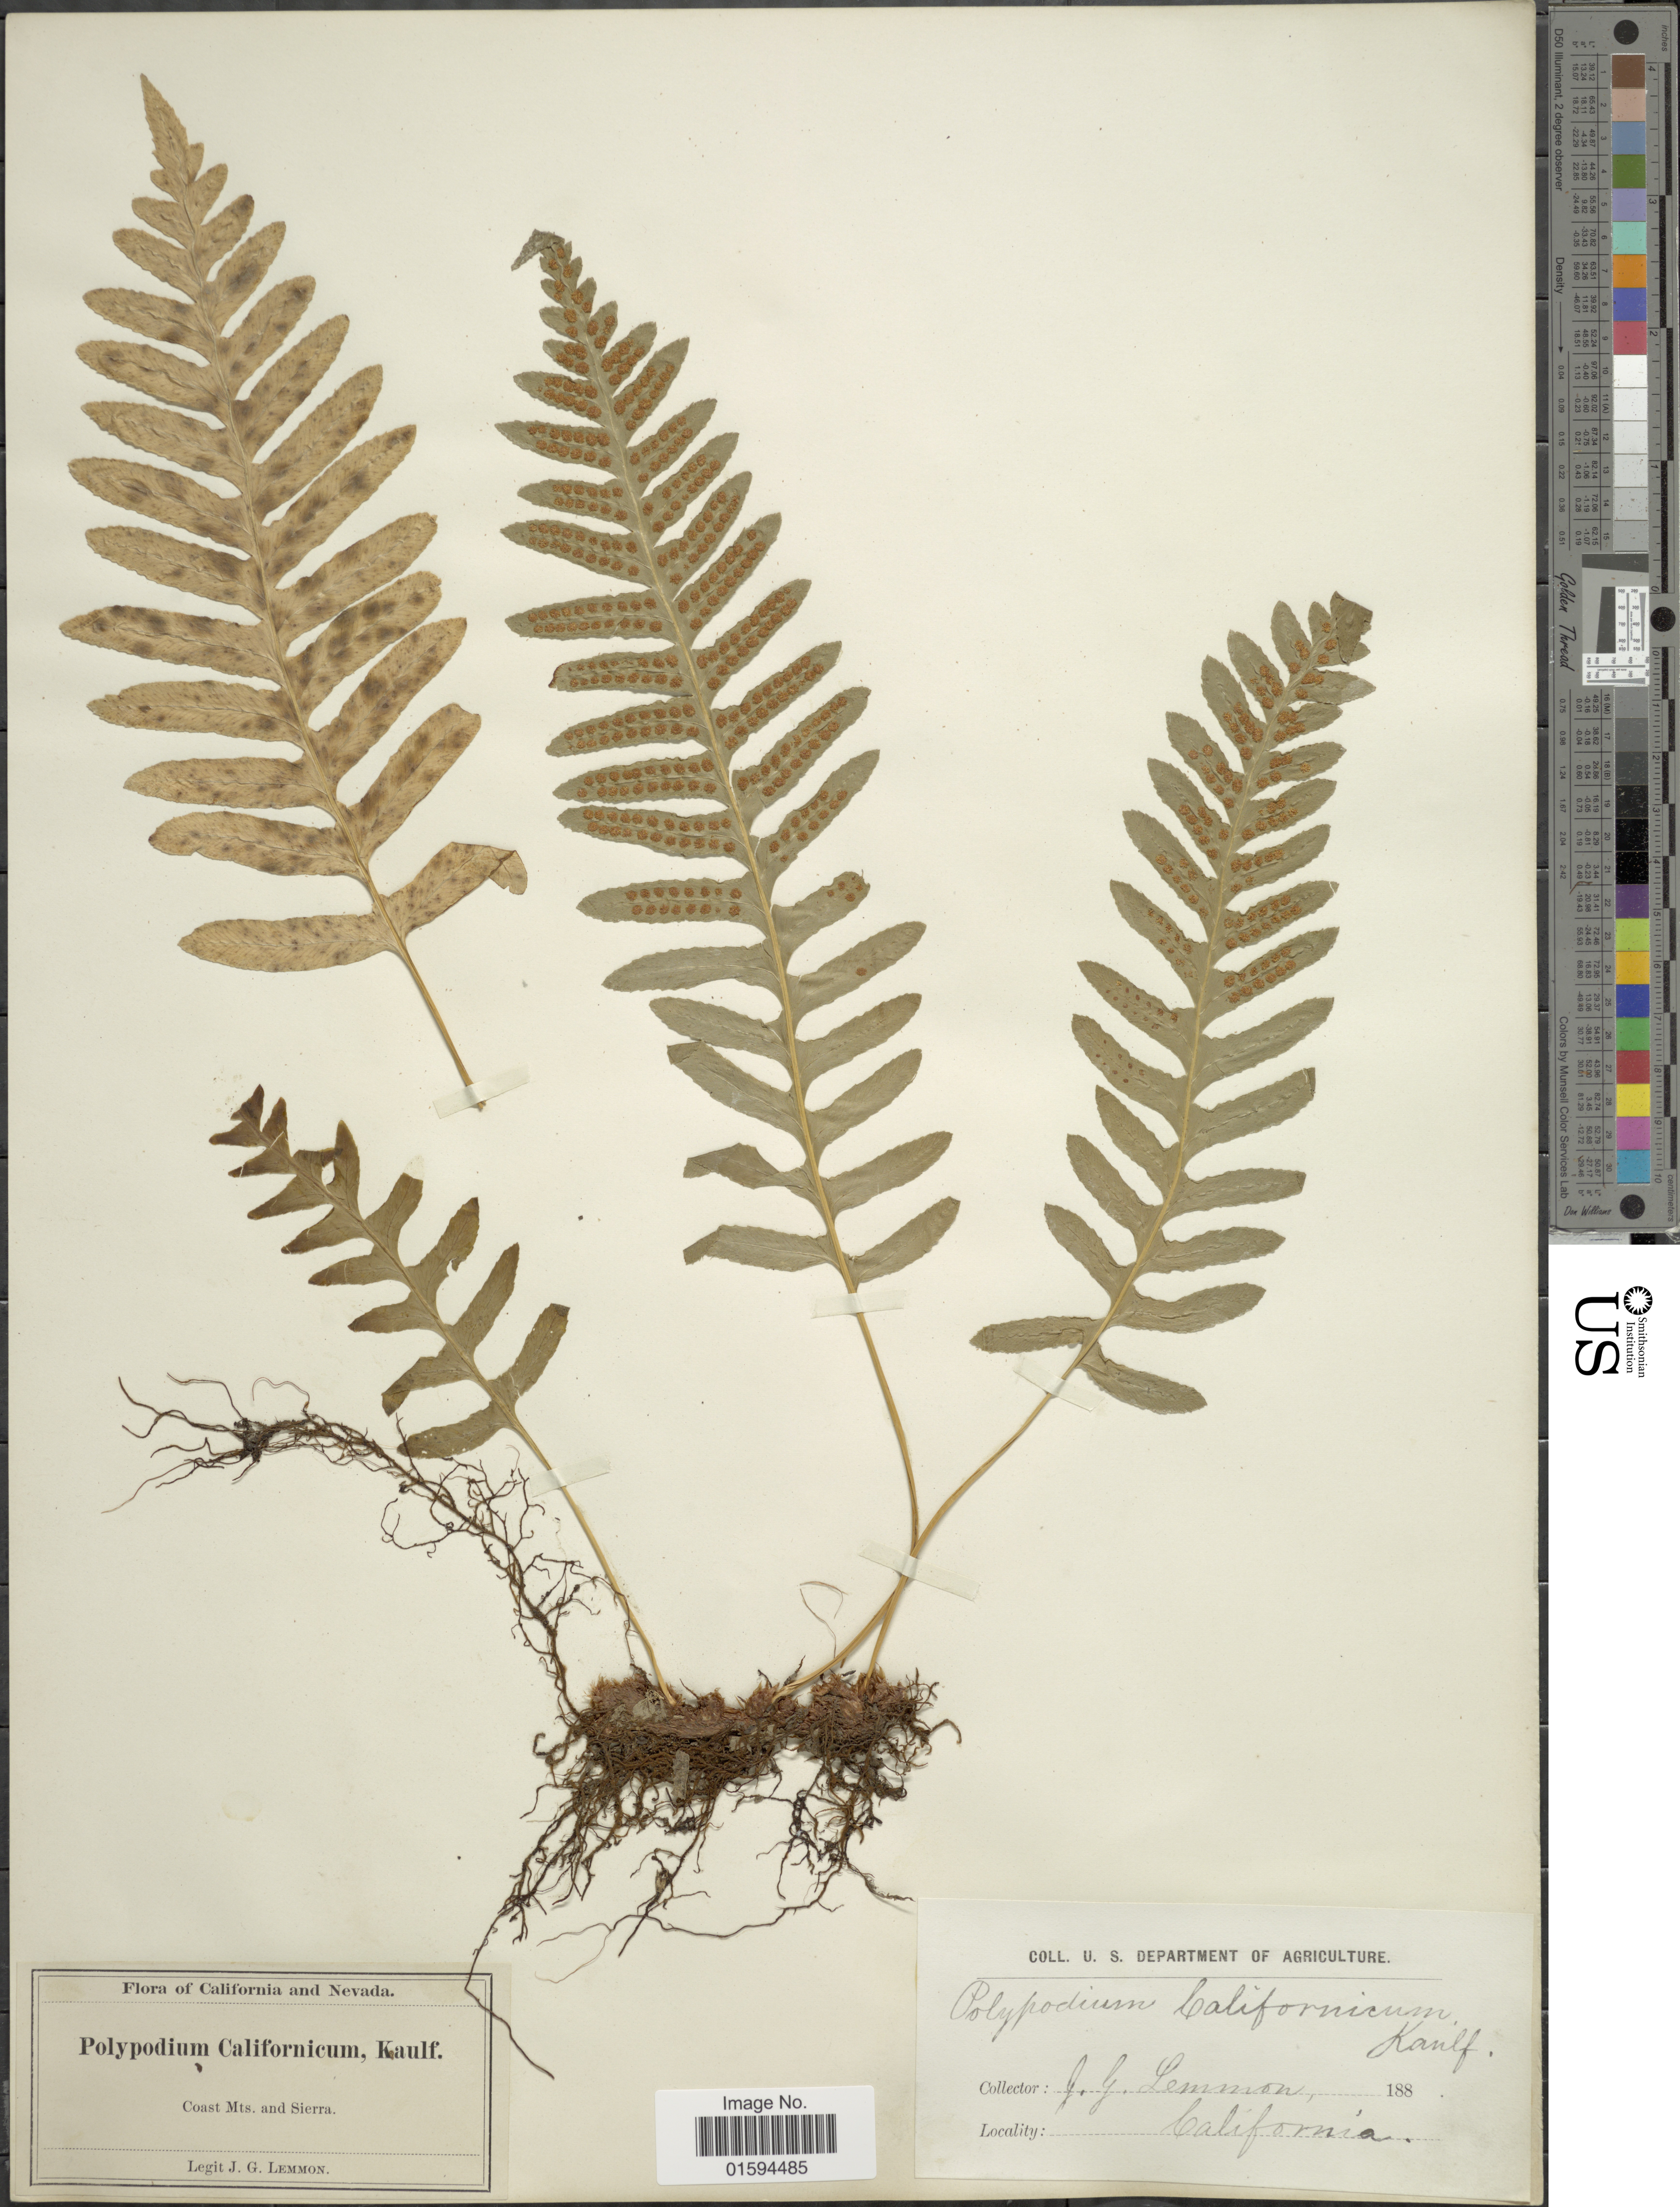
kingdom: Plantae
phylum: Tracheophyta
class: Polypodiopsida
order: Polypodiales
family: Polypodiaceae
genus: Polypodium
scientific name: Polypodium californicum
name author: Kaulf.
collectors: J. Lemmon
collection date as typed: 188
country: United States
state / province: California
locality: Coast Mts. and Sierra.